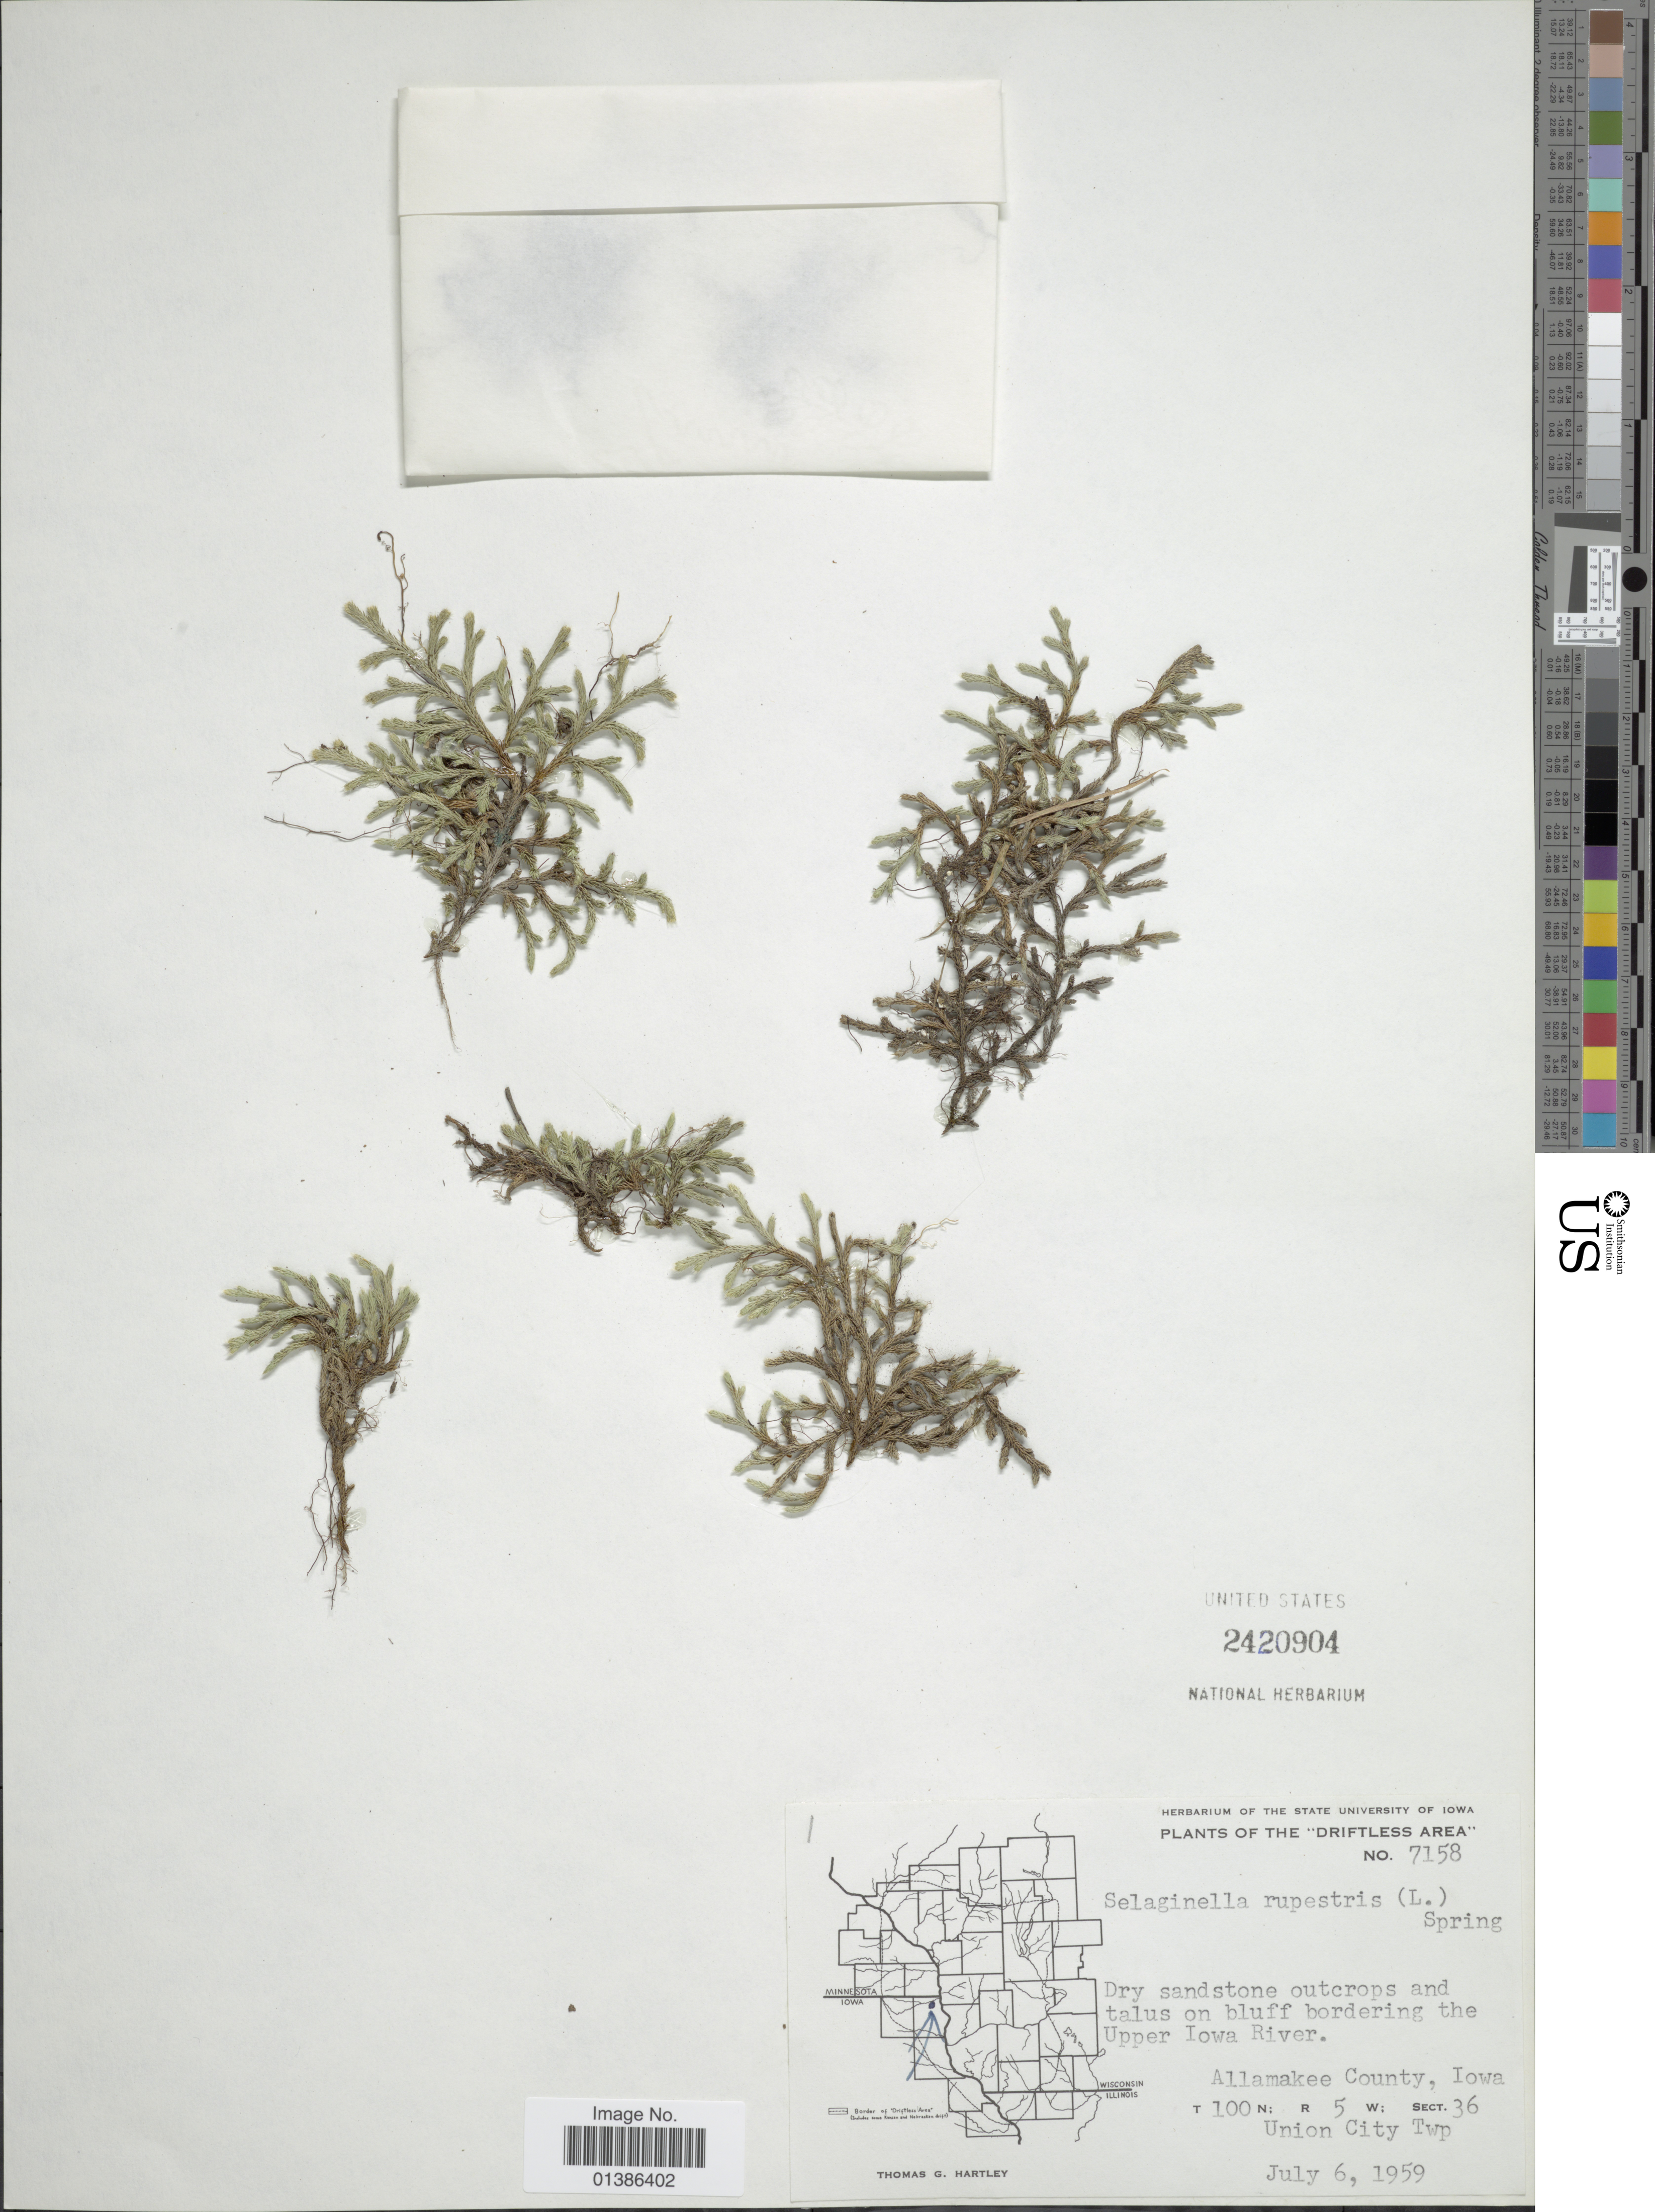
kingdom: Plantae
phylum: Tracheophyta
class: Lycopodiopsida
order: Selaginellales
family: Selaginellaceae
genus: Selaginella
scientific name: Selaginella rupestris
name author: (L.) Spring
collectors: T. G. Hartley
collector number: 7158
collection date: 1959-07-06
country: United States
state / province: Iowa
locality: Dry sandstone outcrops and talus on bluff bordering the Upper Iowa River. Allamakee County. T 100 N; R 5 W; Sect. 36, Union City Twp.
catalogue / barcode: US 2420904